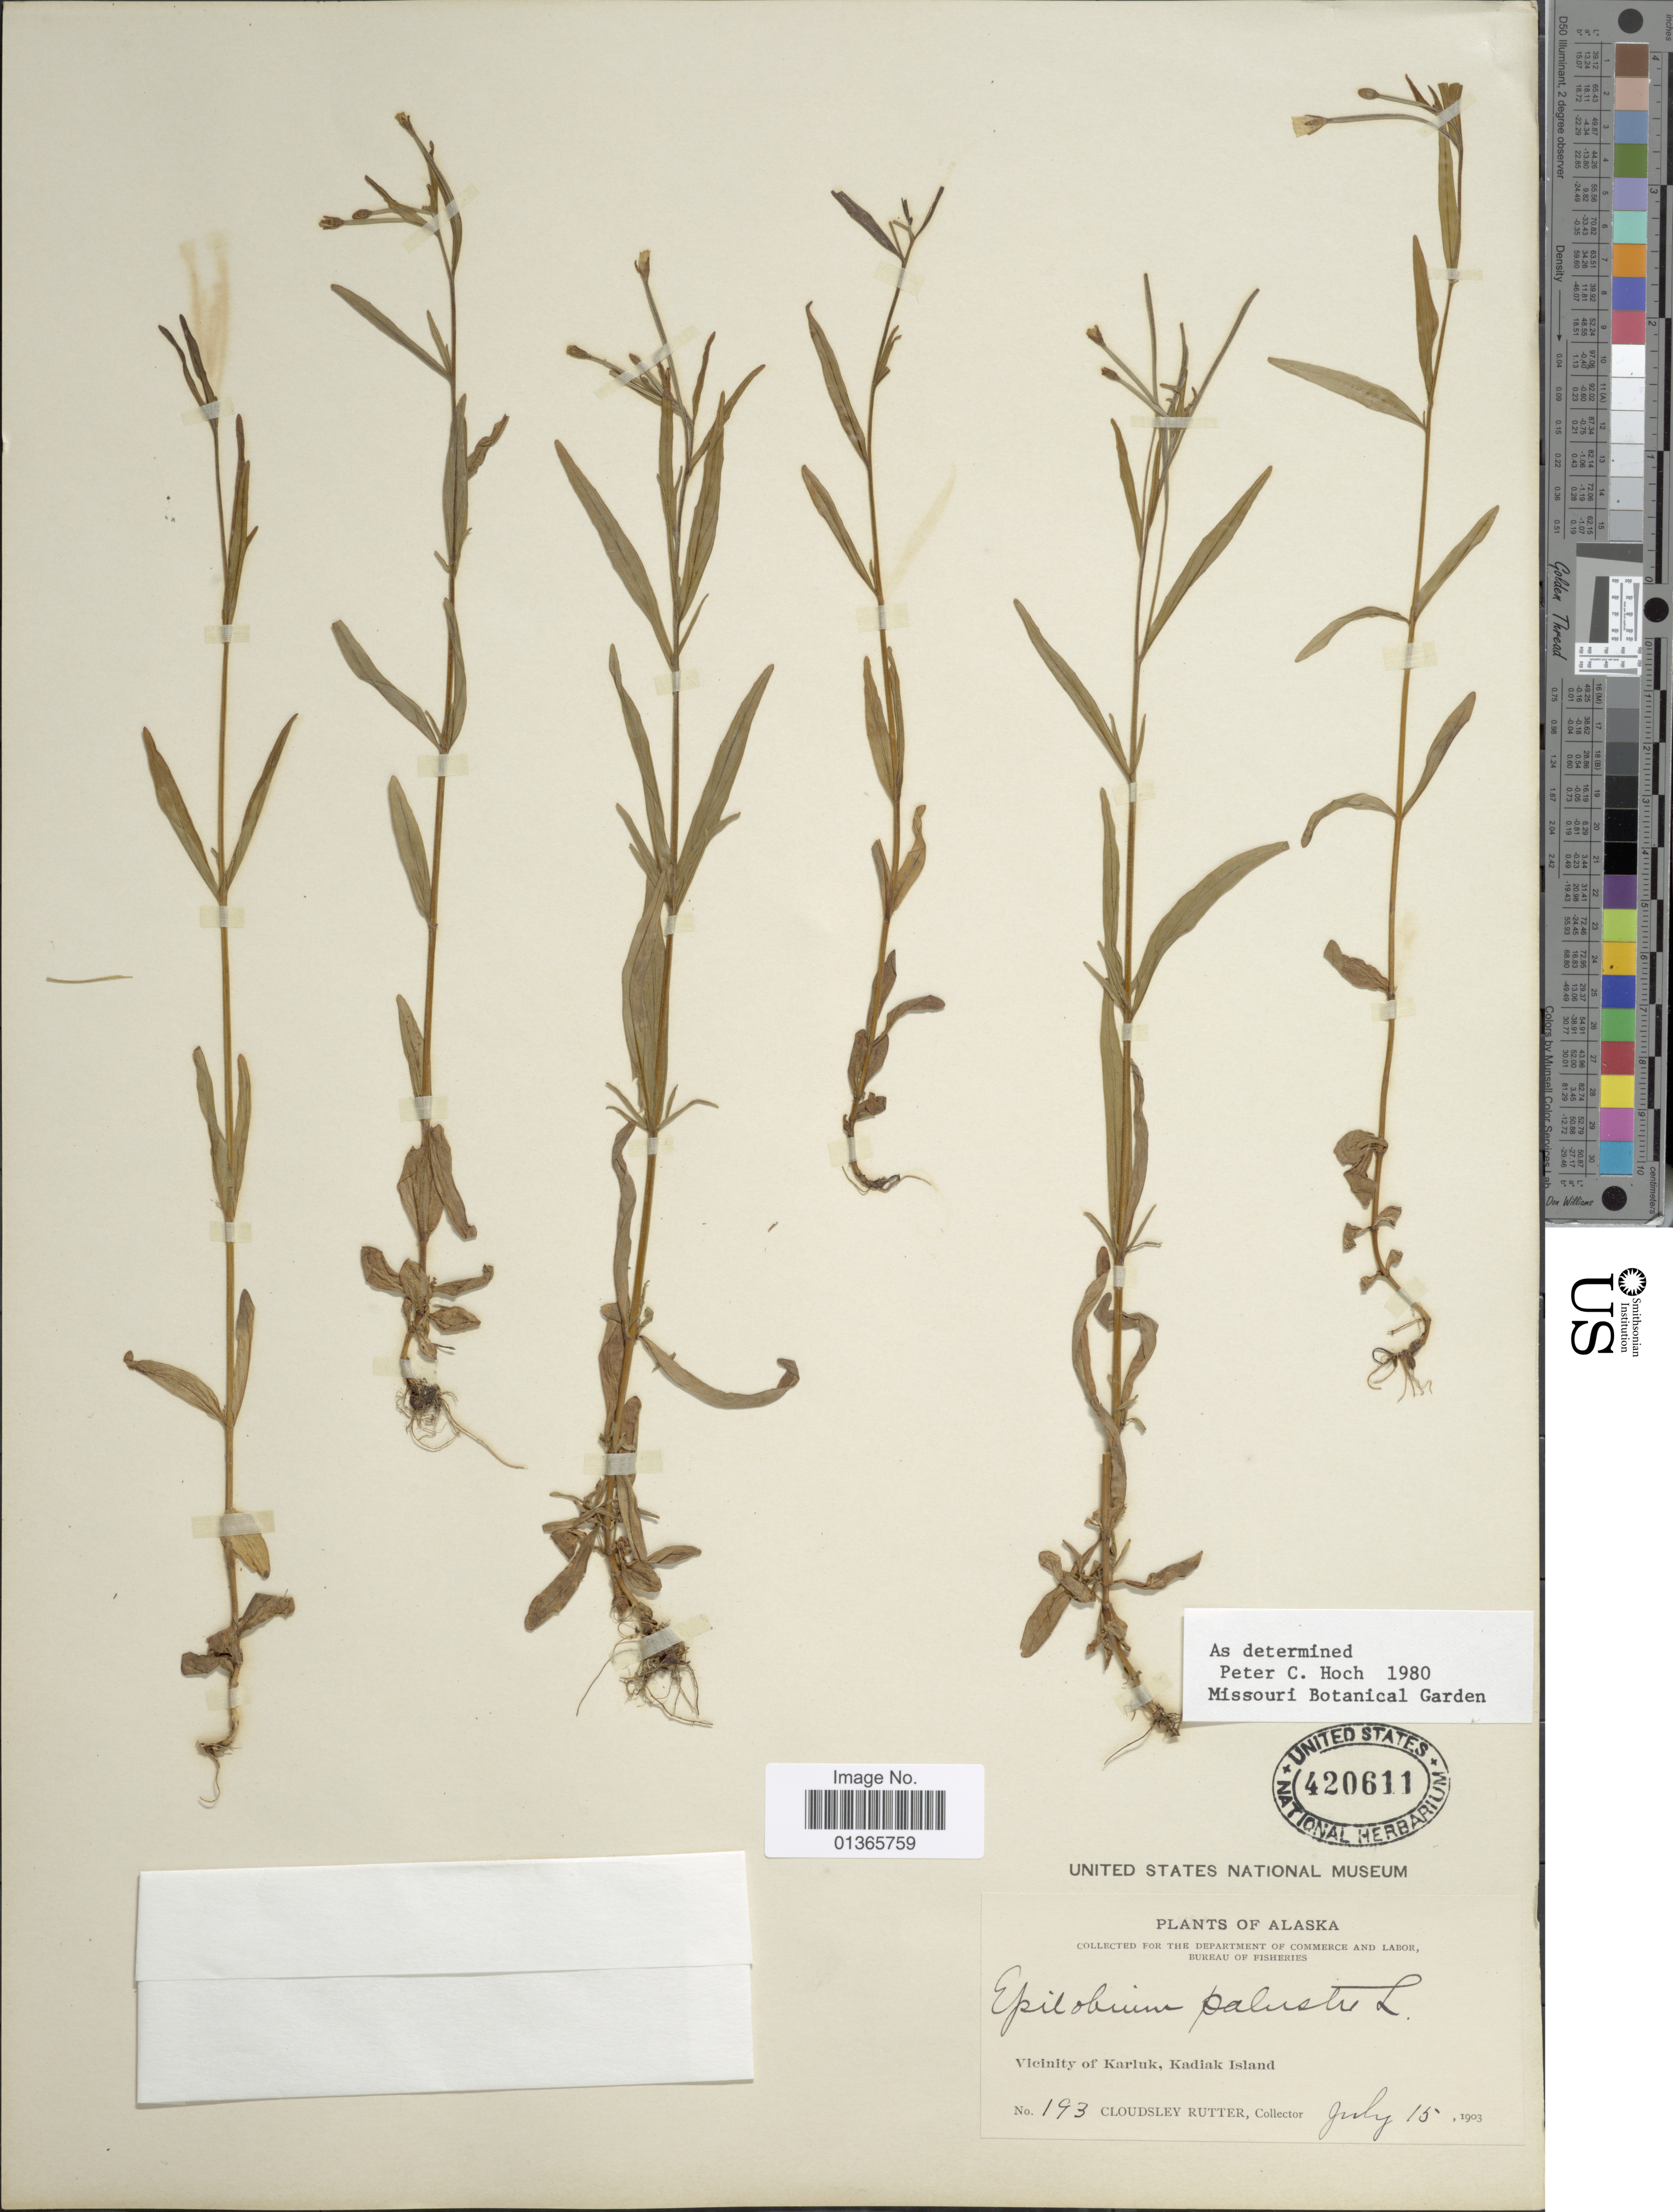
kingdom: Plantae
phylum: Tracheophyta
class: Magnoliopsida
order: Myrtales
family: Onagraceae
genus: Epilobium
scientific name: Epilobium palustre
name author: L.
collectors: C. Rutter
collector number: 193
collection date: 1903-07-15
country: United States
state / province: Alaska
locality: Vicinity of Karluk, Kadiak Island.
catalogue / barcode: US 420611